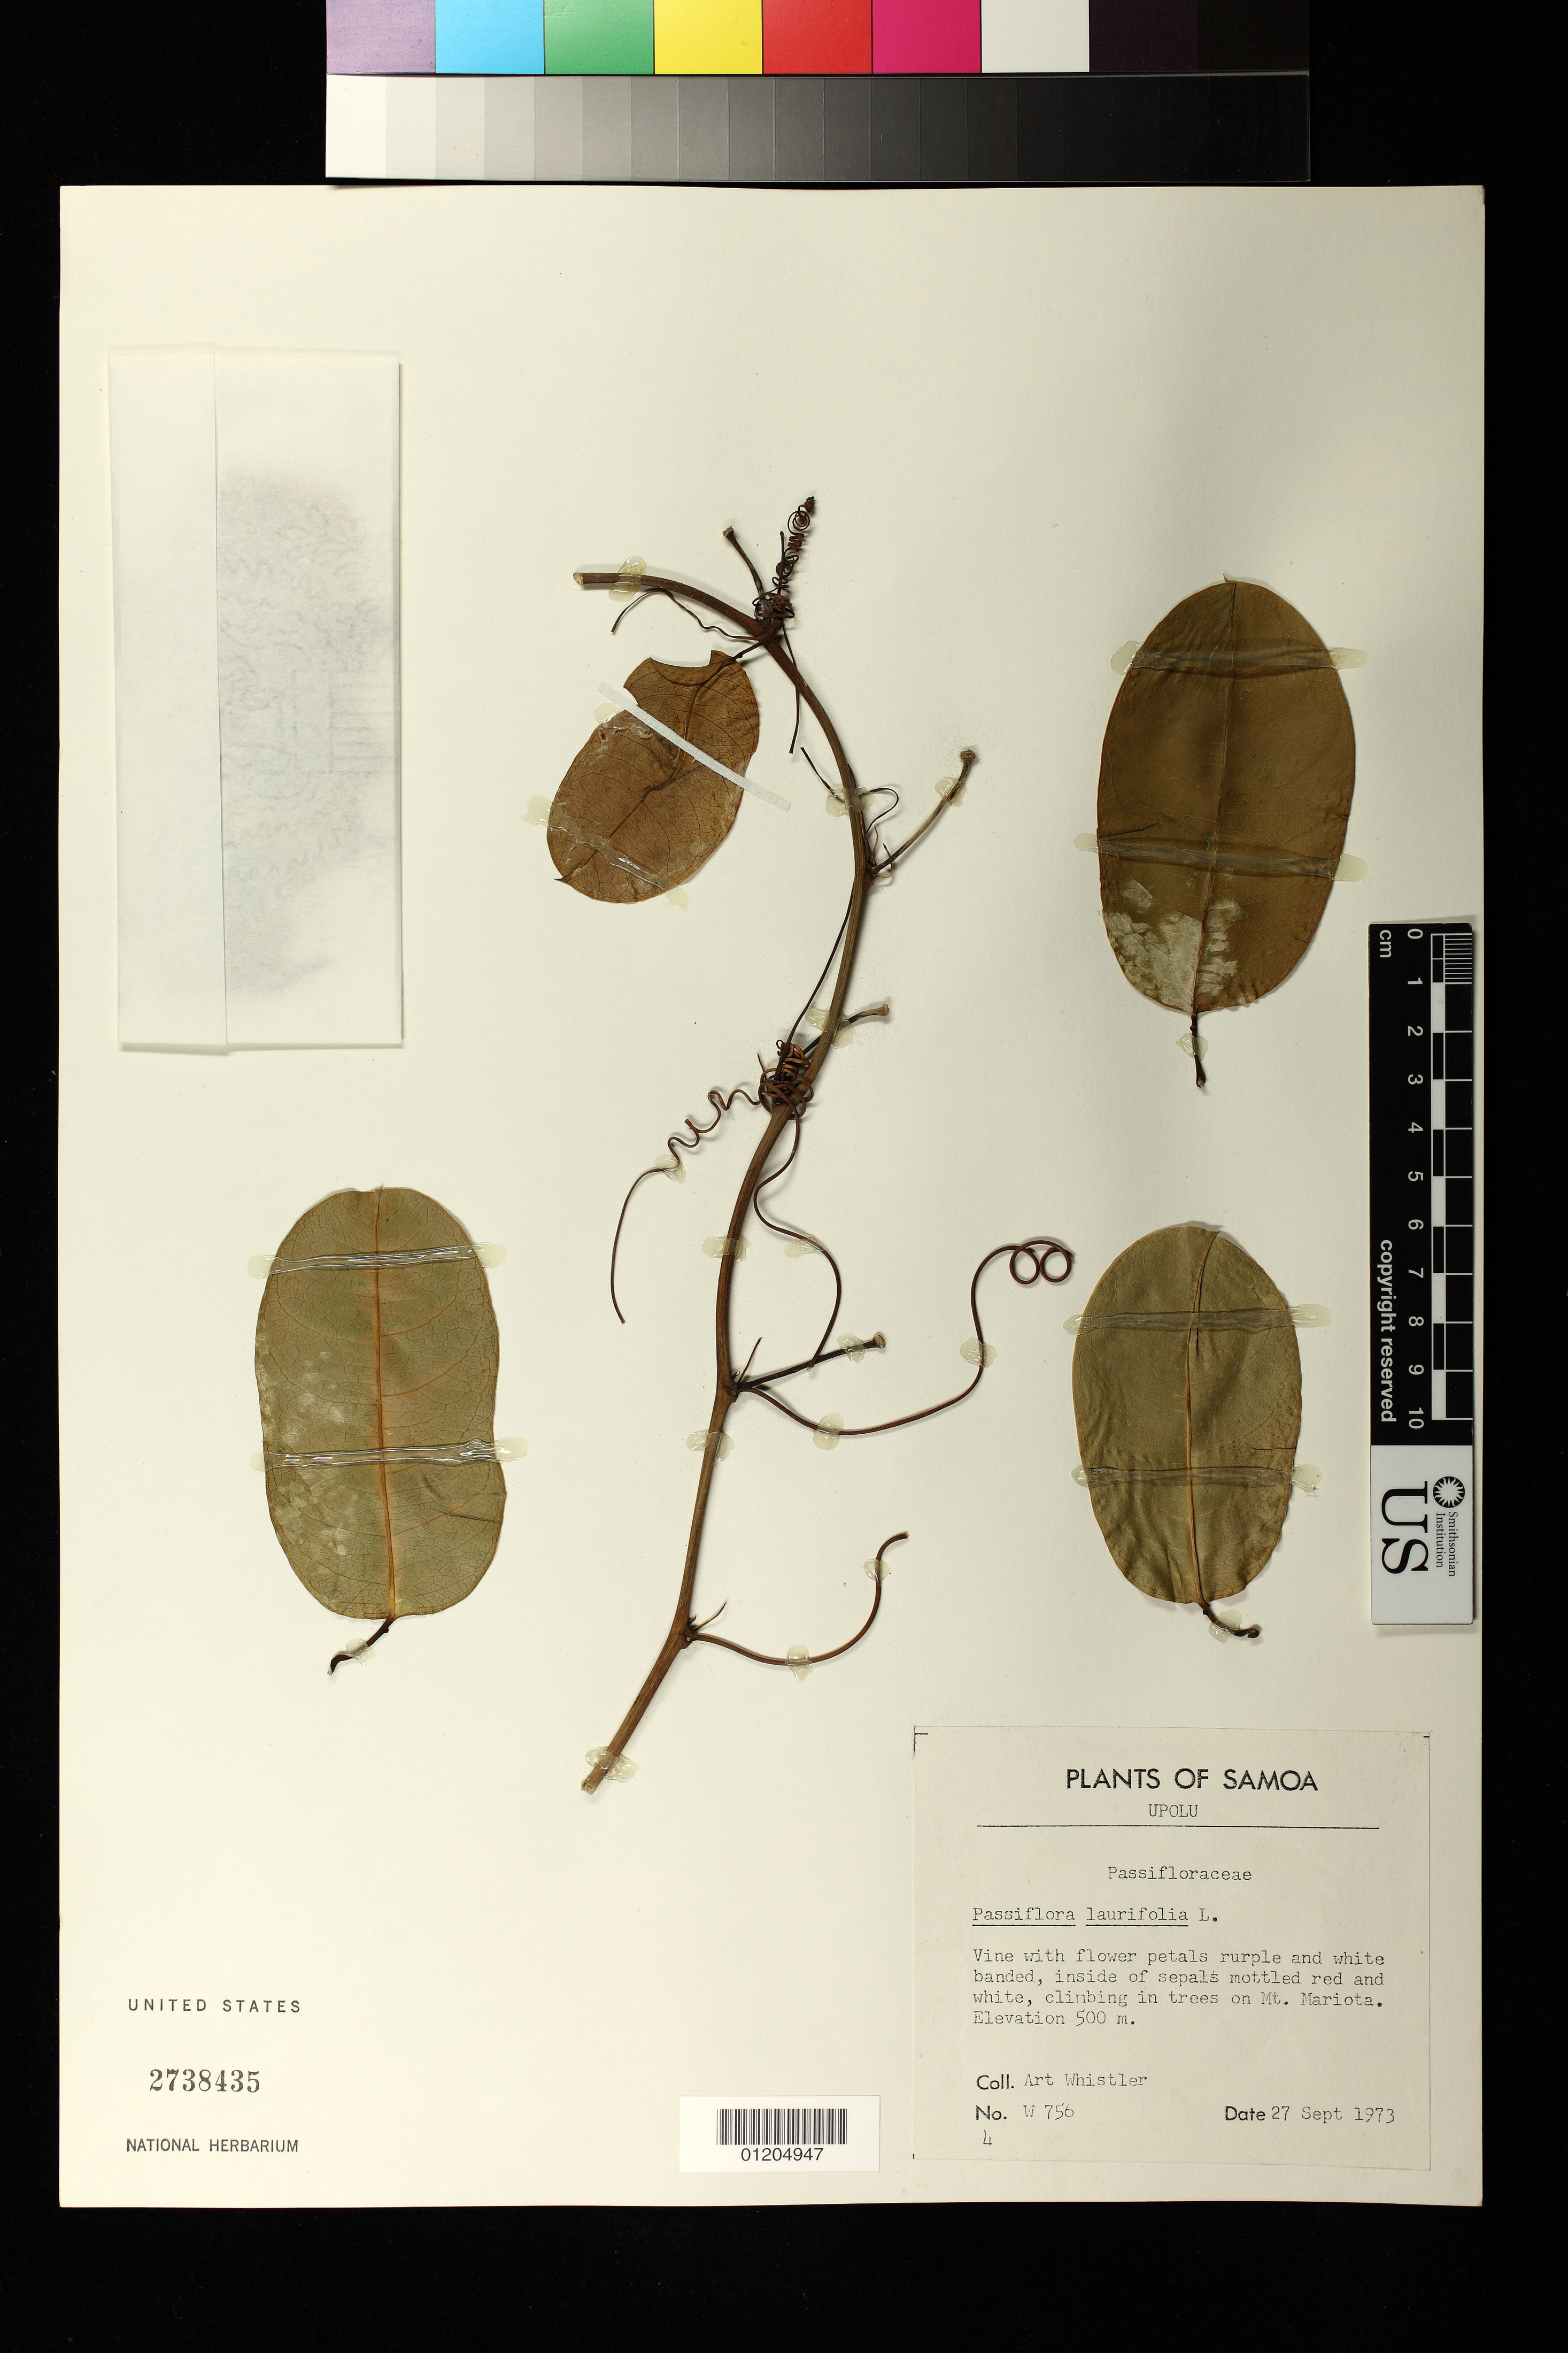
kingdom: Plantae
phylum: Tracheophyta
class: Magnoliopsida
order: Malpighiales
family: Passifloraceae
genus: Passiflora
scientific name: Passiflora laurifolia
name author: L.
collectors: A. Whistler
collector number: W 756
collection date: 1973-09-27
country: Samoa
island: Upolu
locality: climbing in trees on Mt. Mariota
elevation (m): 500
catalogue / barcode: US 2738435